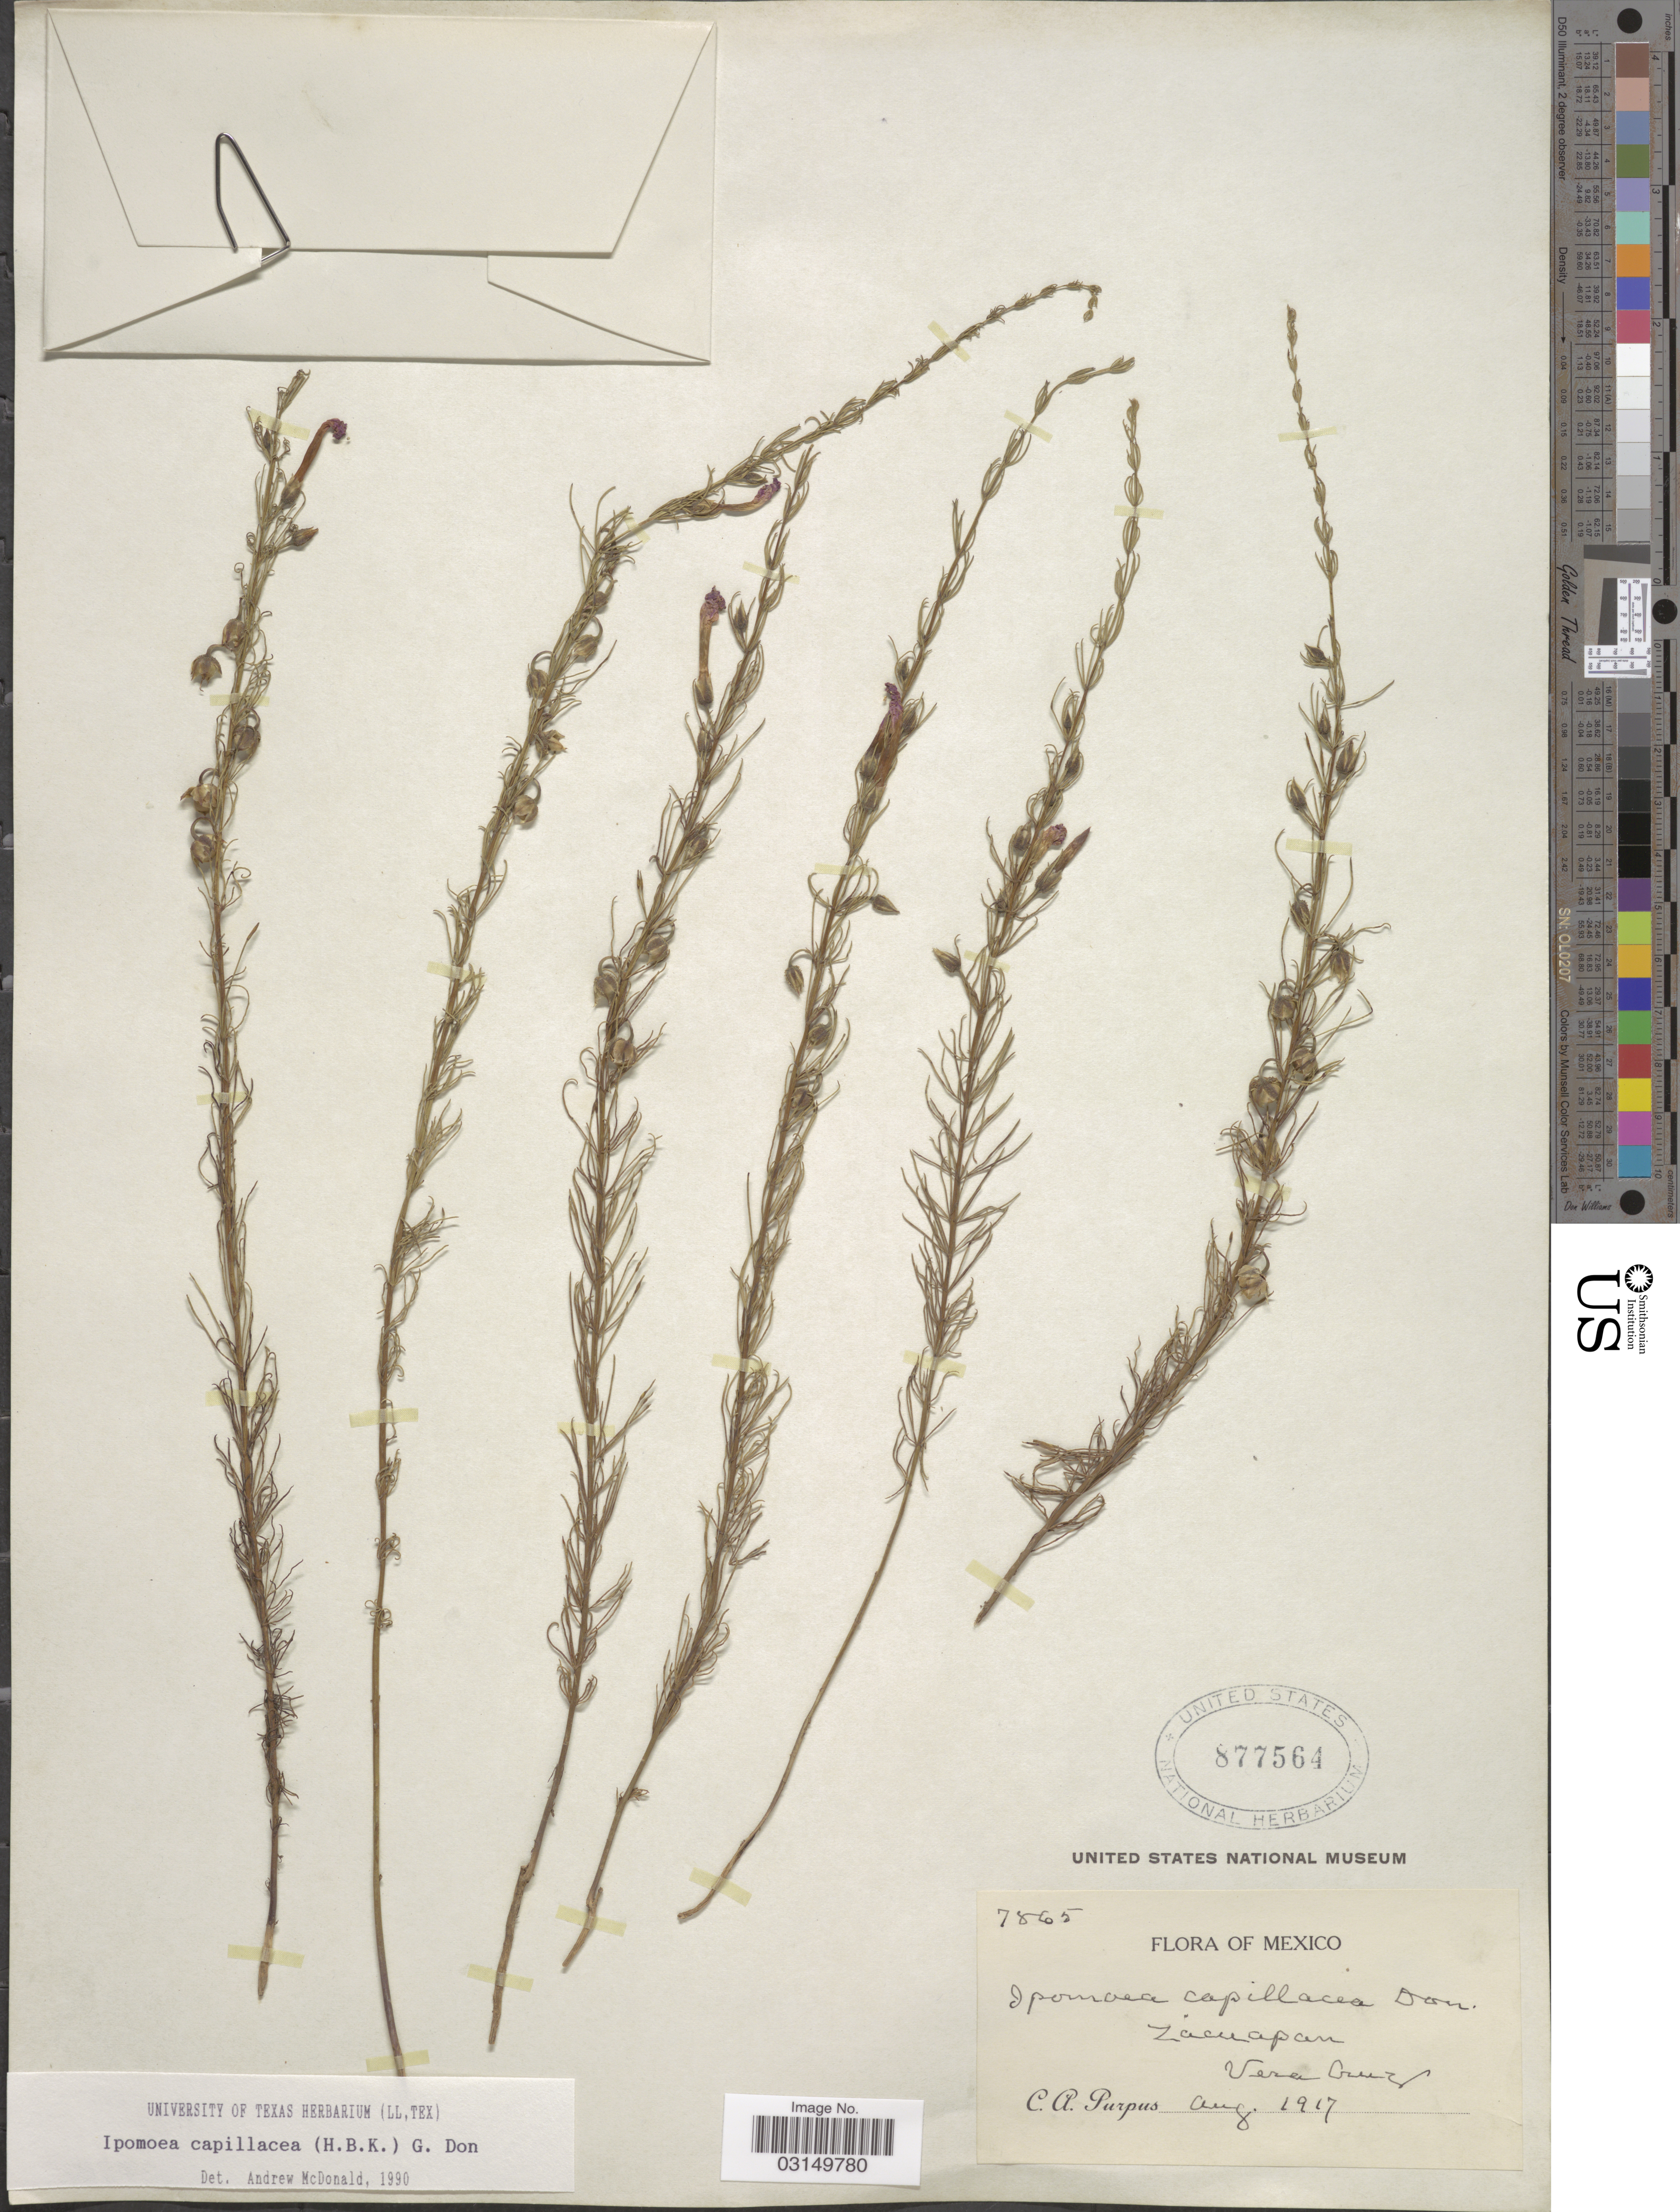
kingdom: Plantae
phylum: Tracheophyta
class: Magnoliopsida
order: Solanales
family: Convolvulaceae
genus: Ipomoea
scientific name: Ipomoea capillacea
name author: (Kunth) G. Don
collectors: C. A. Purpus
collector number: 7865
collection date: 1917-08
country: Mexico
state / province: Veracruz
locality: Zacuapan, Vera Cruz.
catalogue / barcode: US 877564